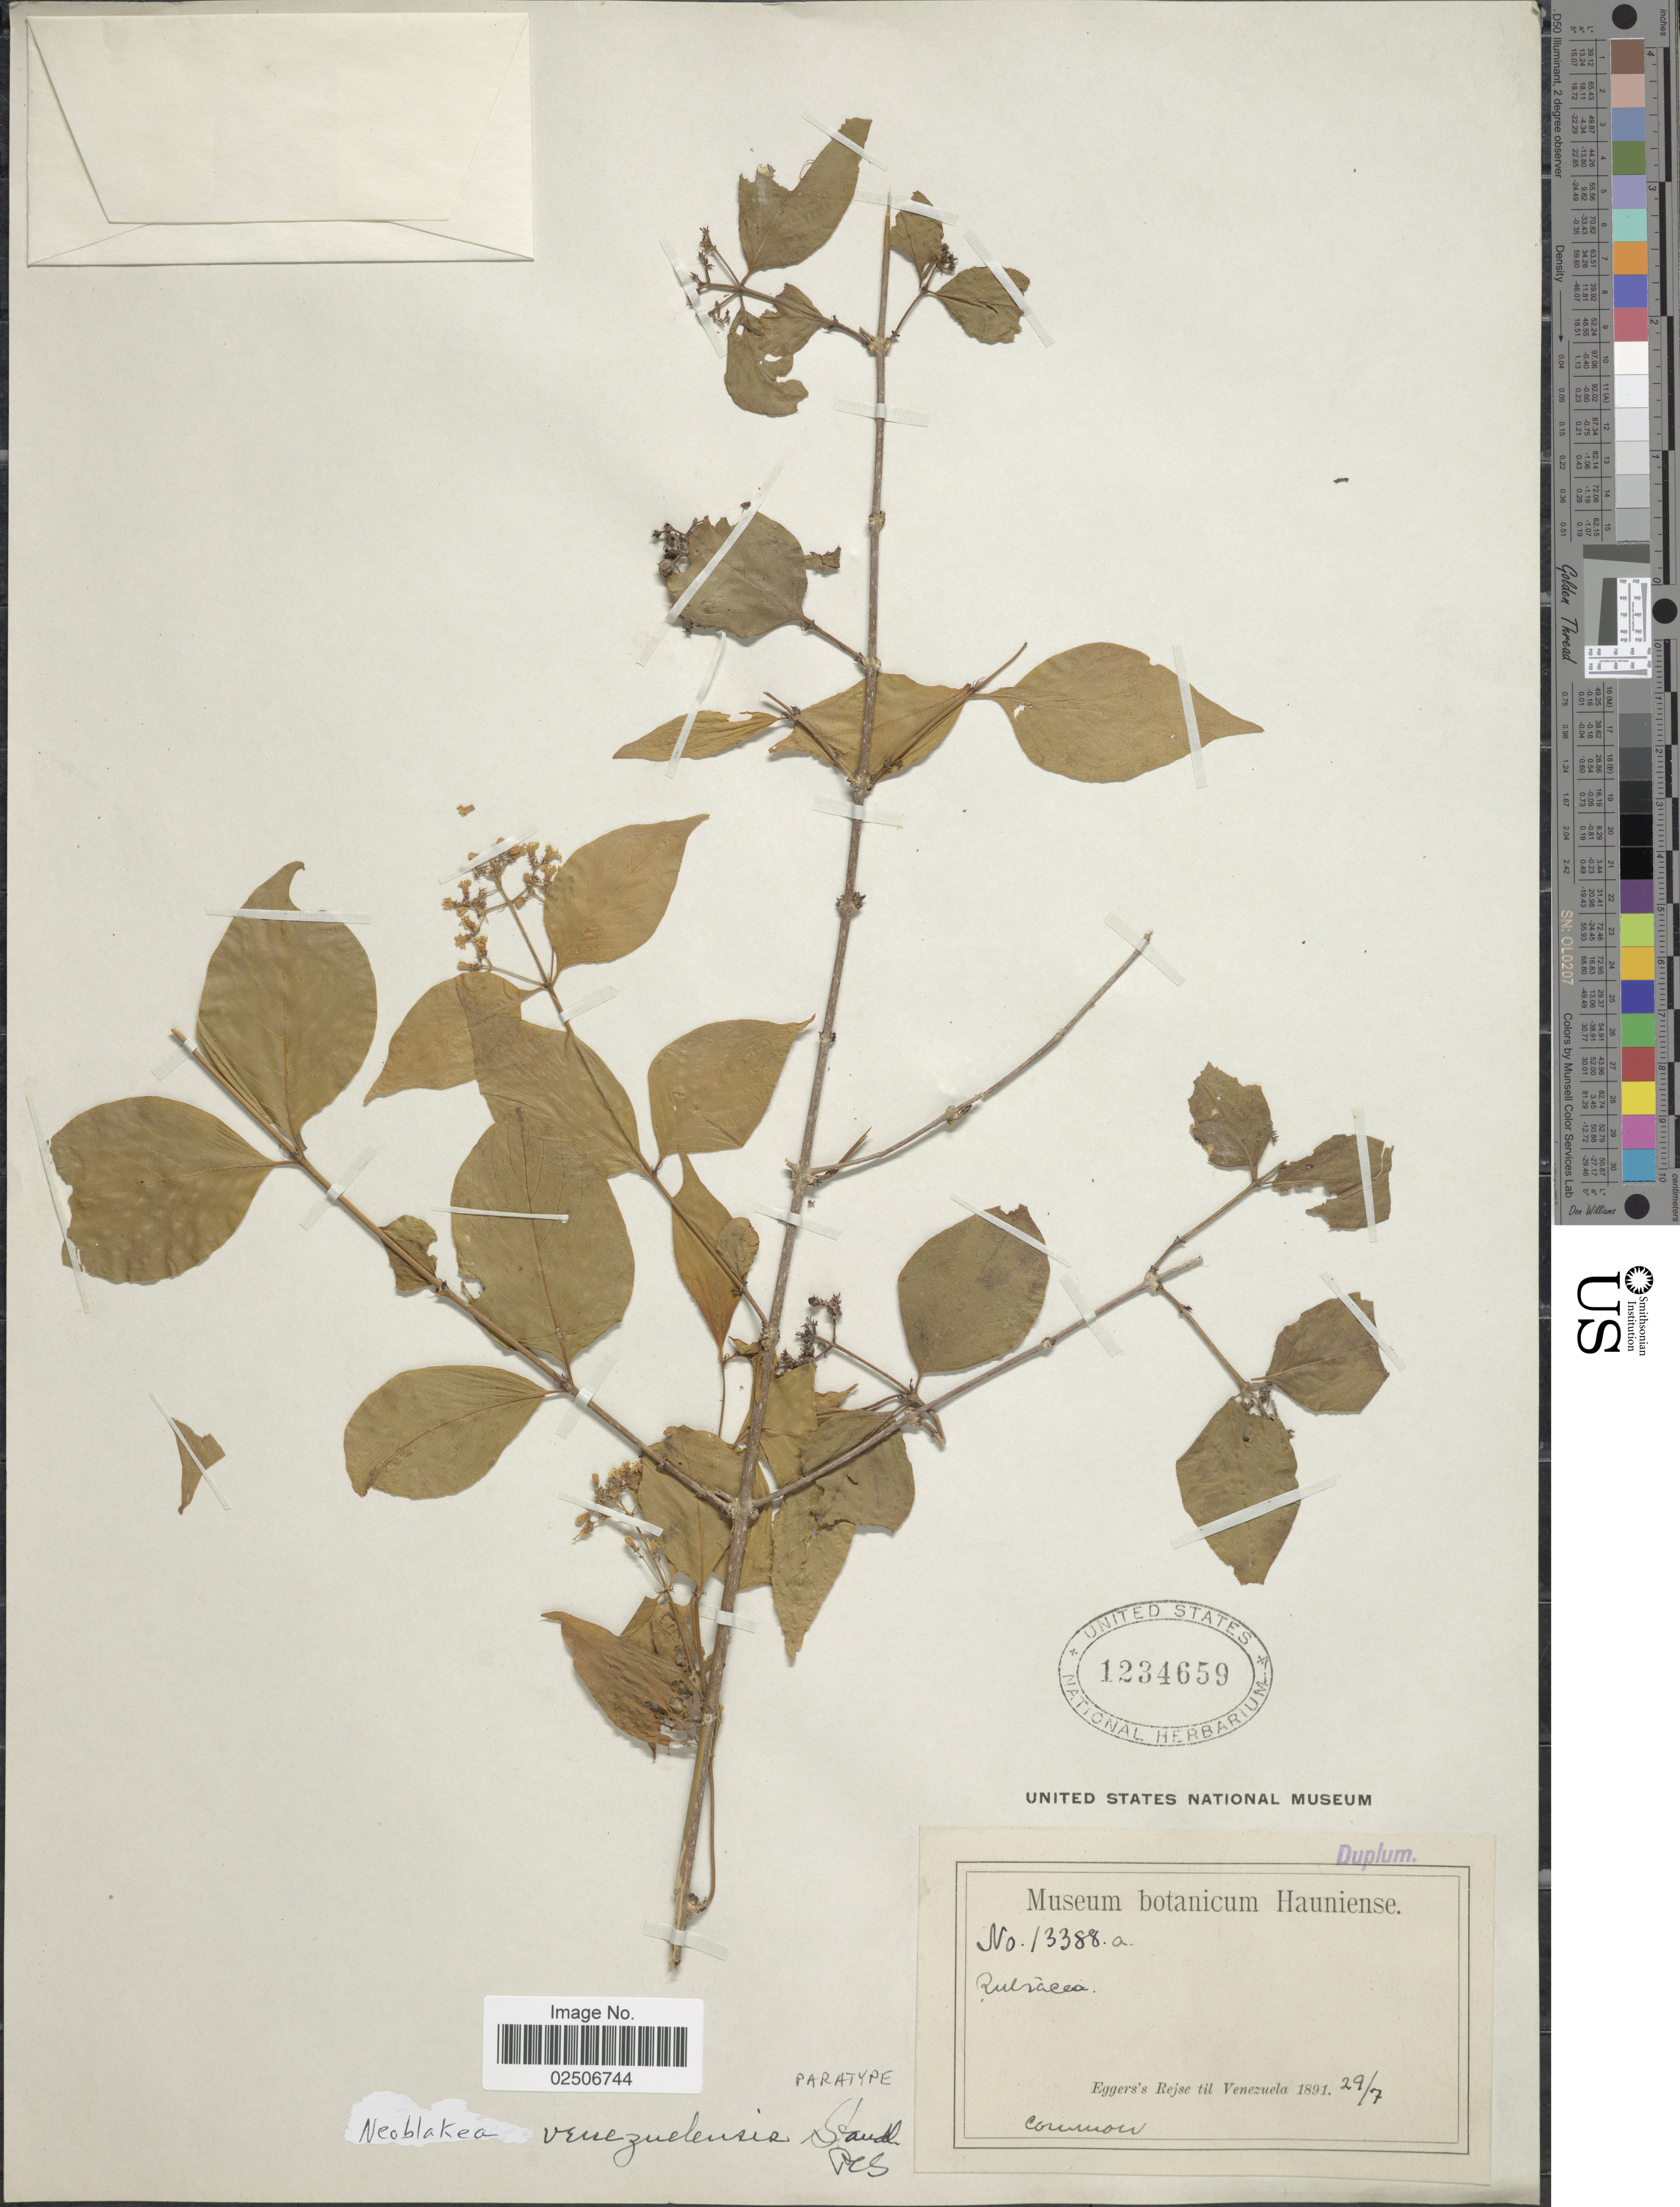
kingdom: Plantae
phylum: Tracheophyta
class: Magnoliopsida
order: Gentianales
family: Rubiaceae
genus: Neoblakea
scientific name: Neoblakea venezuelensis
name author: Standl.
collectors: E. Rejse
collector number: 13388a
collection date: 1891-07-29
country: Venezuela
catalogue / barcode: US 1234659